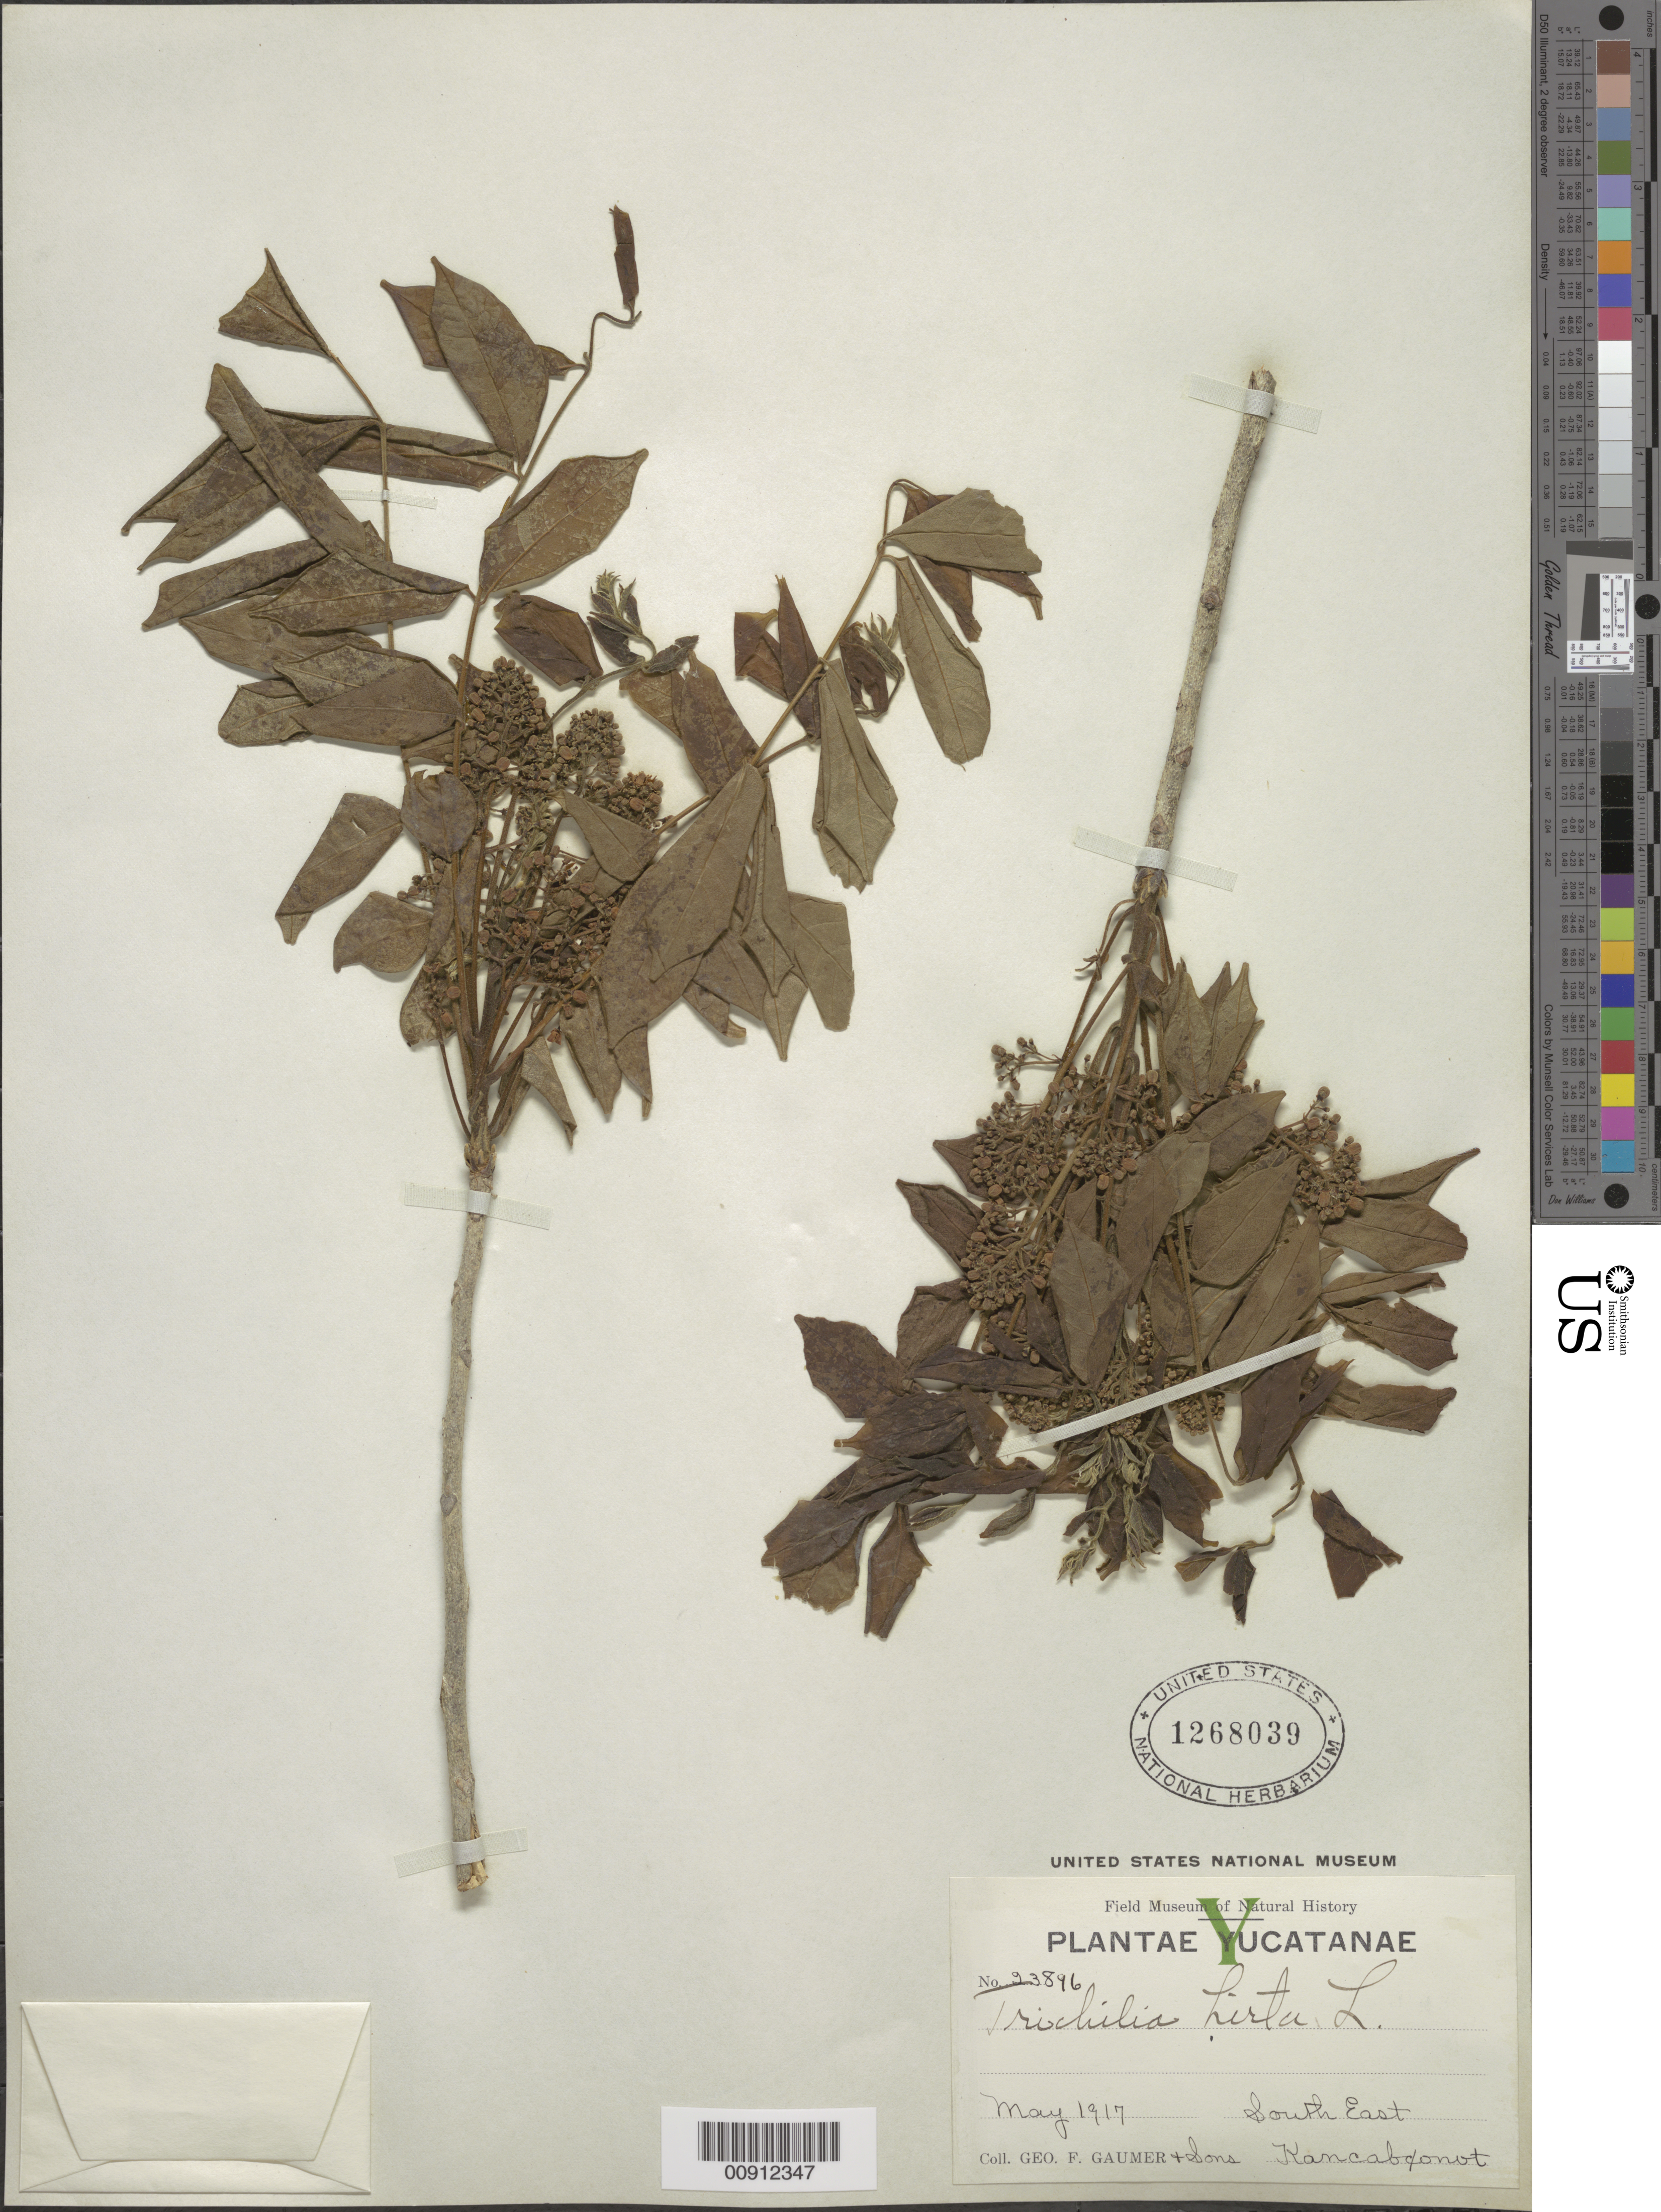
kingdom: Plantae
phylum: Tracheophyta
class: Magnoliopsida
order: Sapindales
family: Meliaceae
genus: Trichilia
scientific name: Trichilia hirta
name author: L.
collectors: G. F. Gaumer & et al.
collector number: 23896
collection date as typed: May 1917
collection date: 1917-05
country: Mexico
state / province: Yucatán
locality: South East Kancabonot.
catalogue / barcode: US 1268039